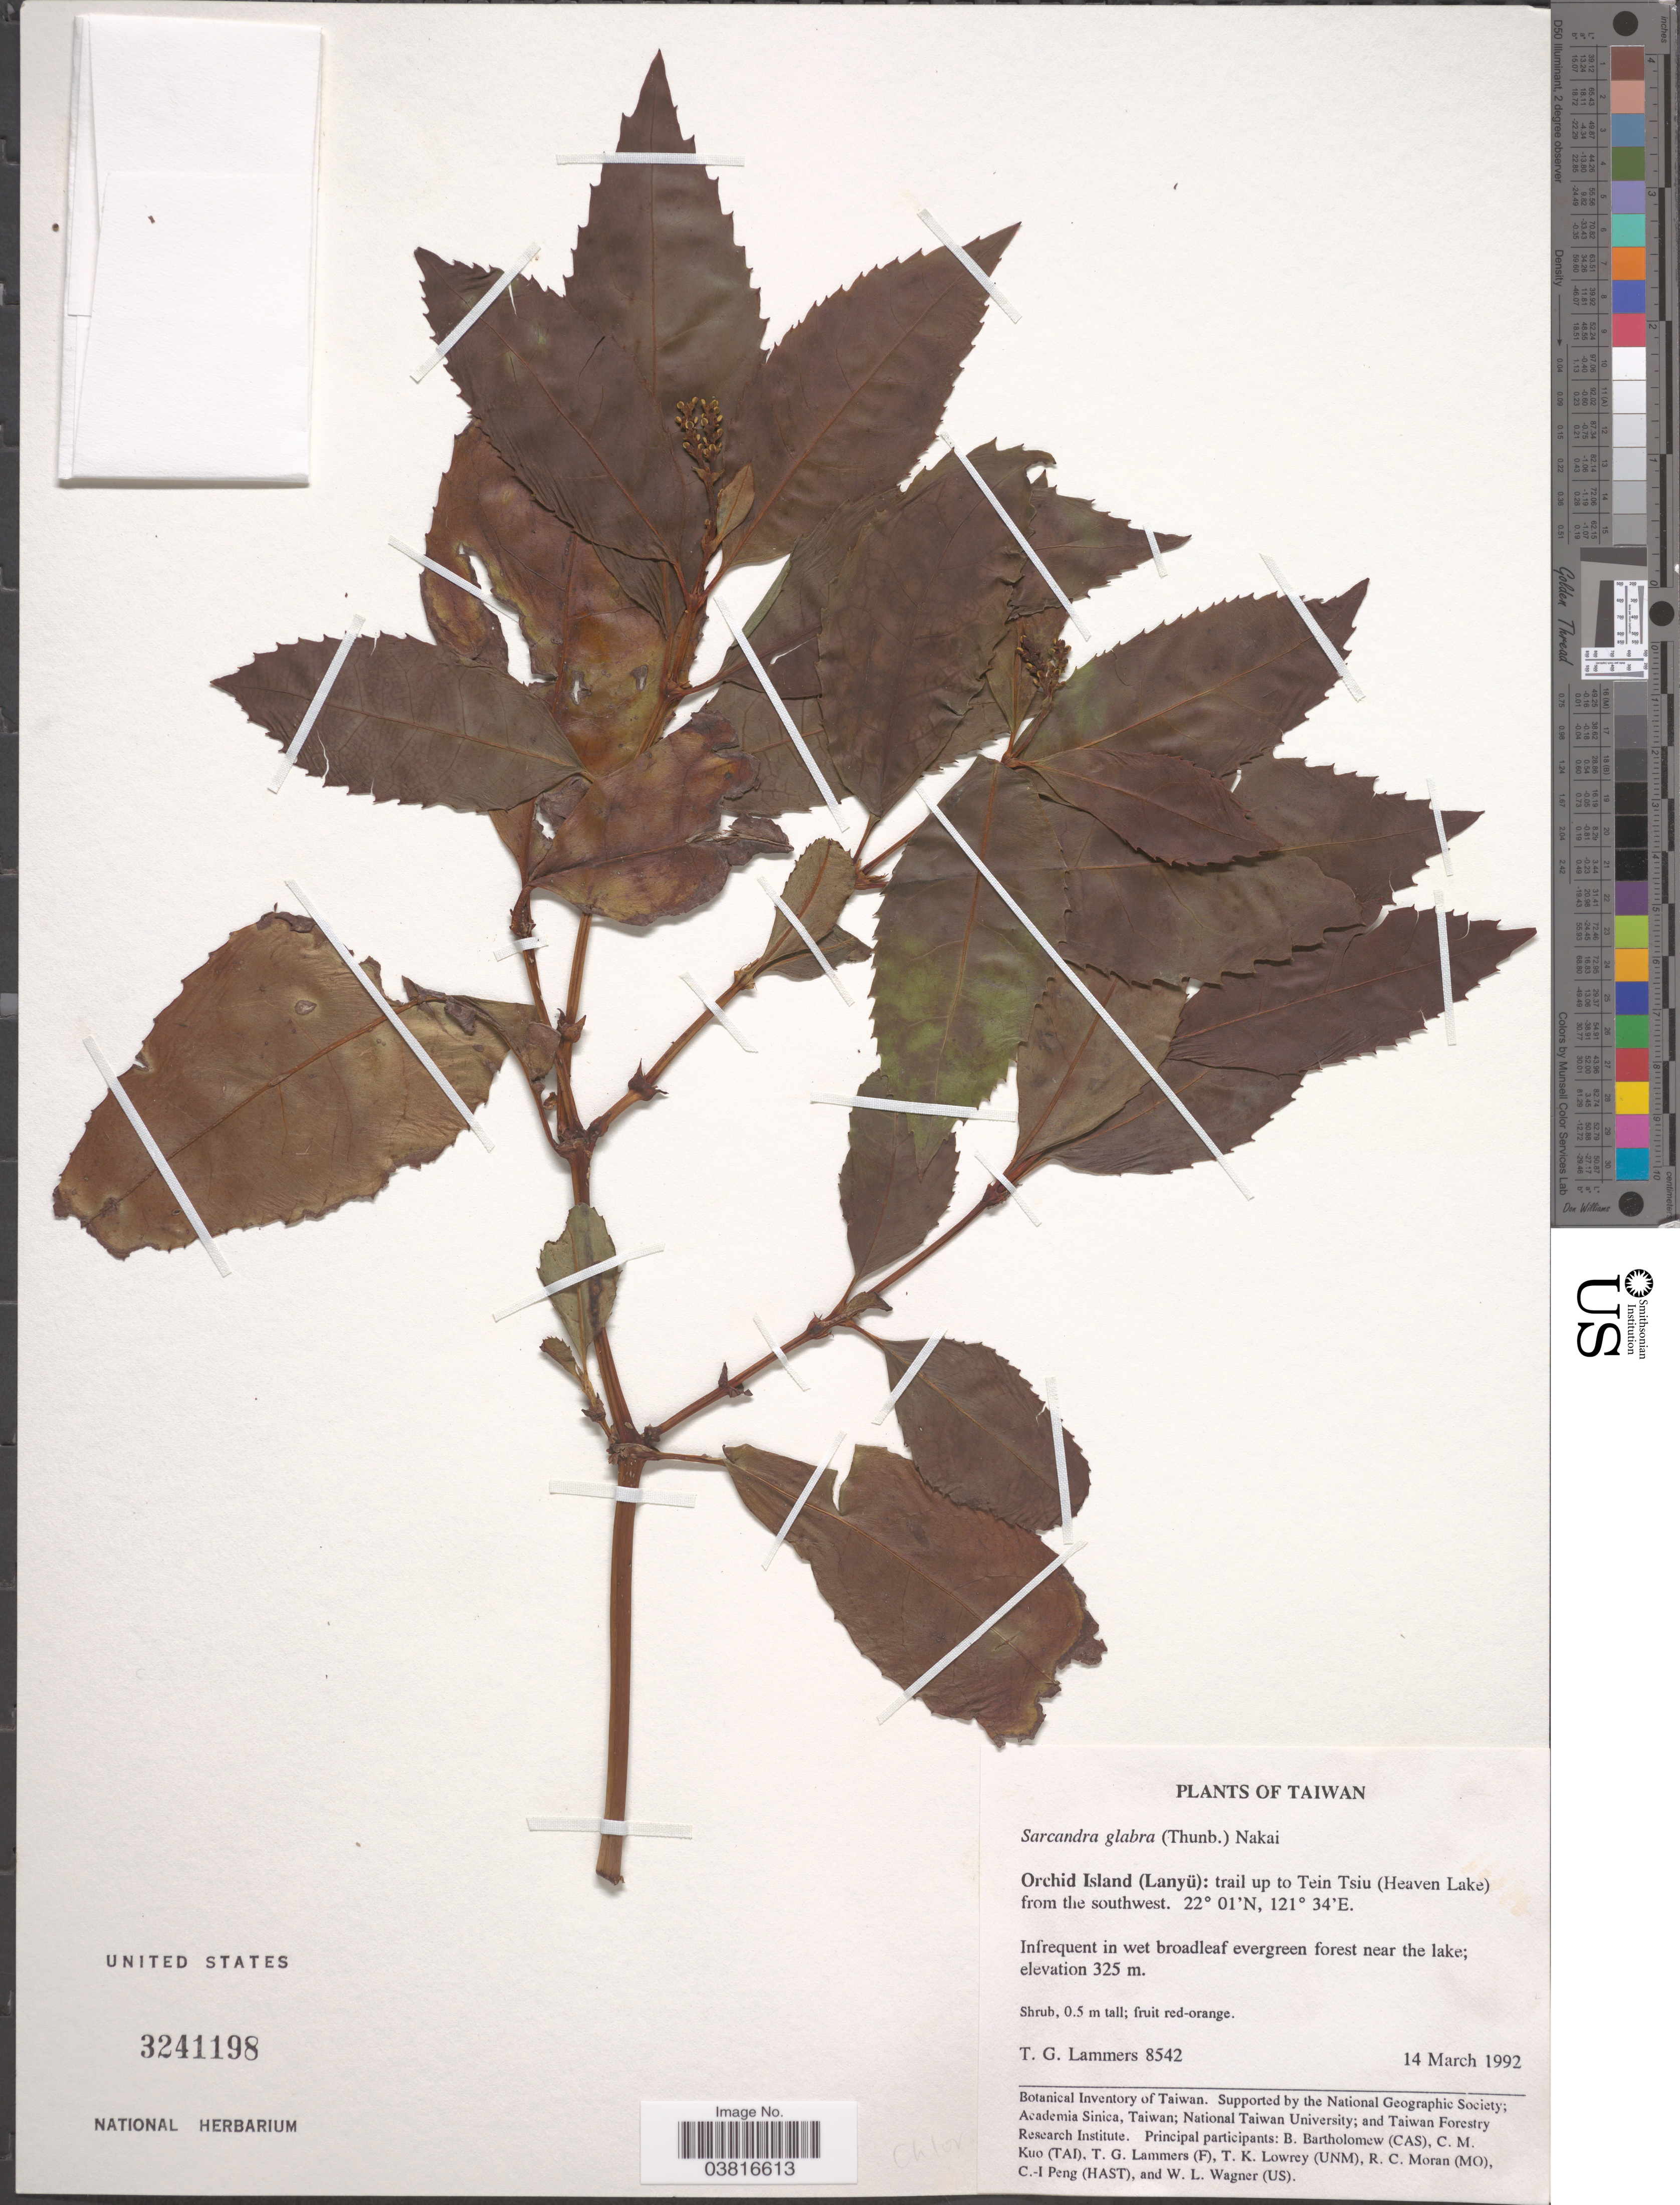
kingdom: Plantae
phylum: Tracheophyta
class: Magnoliopsida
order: Chloranthales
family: Chloranthaceae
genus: Sarcandra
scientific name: Sarcandra glabra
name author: (Thunb.) Nakai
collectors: T. Lammers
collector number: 8542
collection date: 1992-03-14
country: Taiwan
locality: Orchid Island (Lanyü): trail up to Tein Tsiu (Heaven Lake) from the southwest. Near the lake.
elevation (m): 325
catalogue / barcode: US 3241198